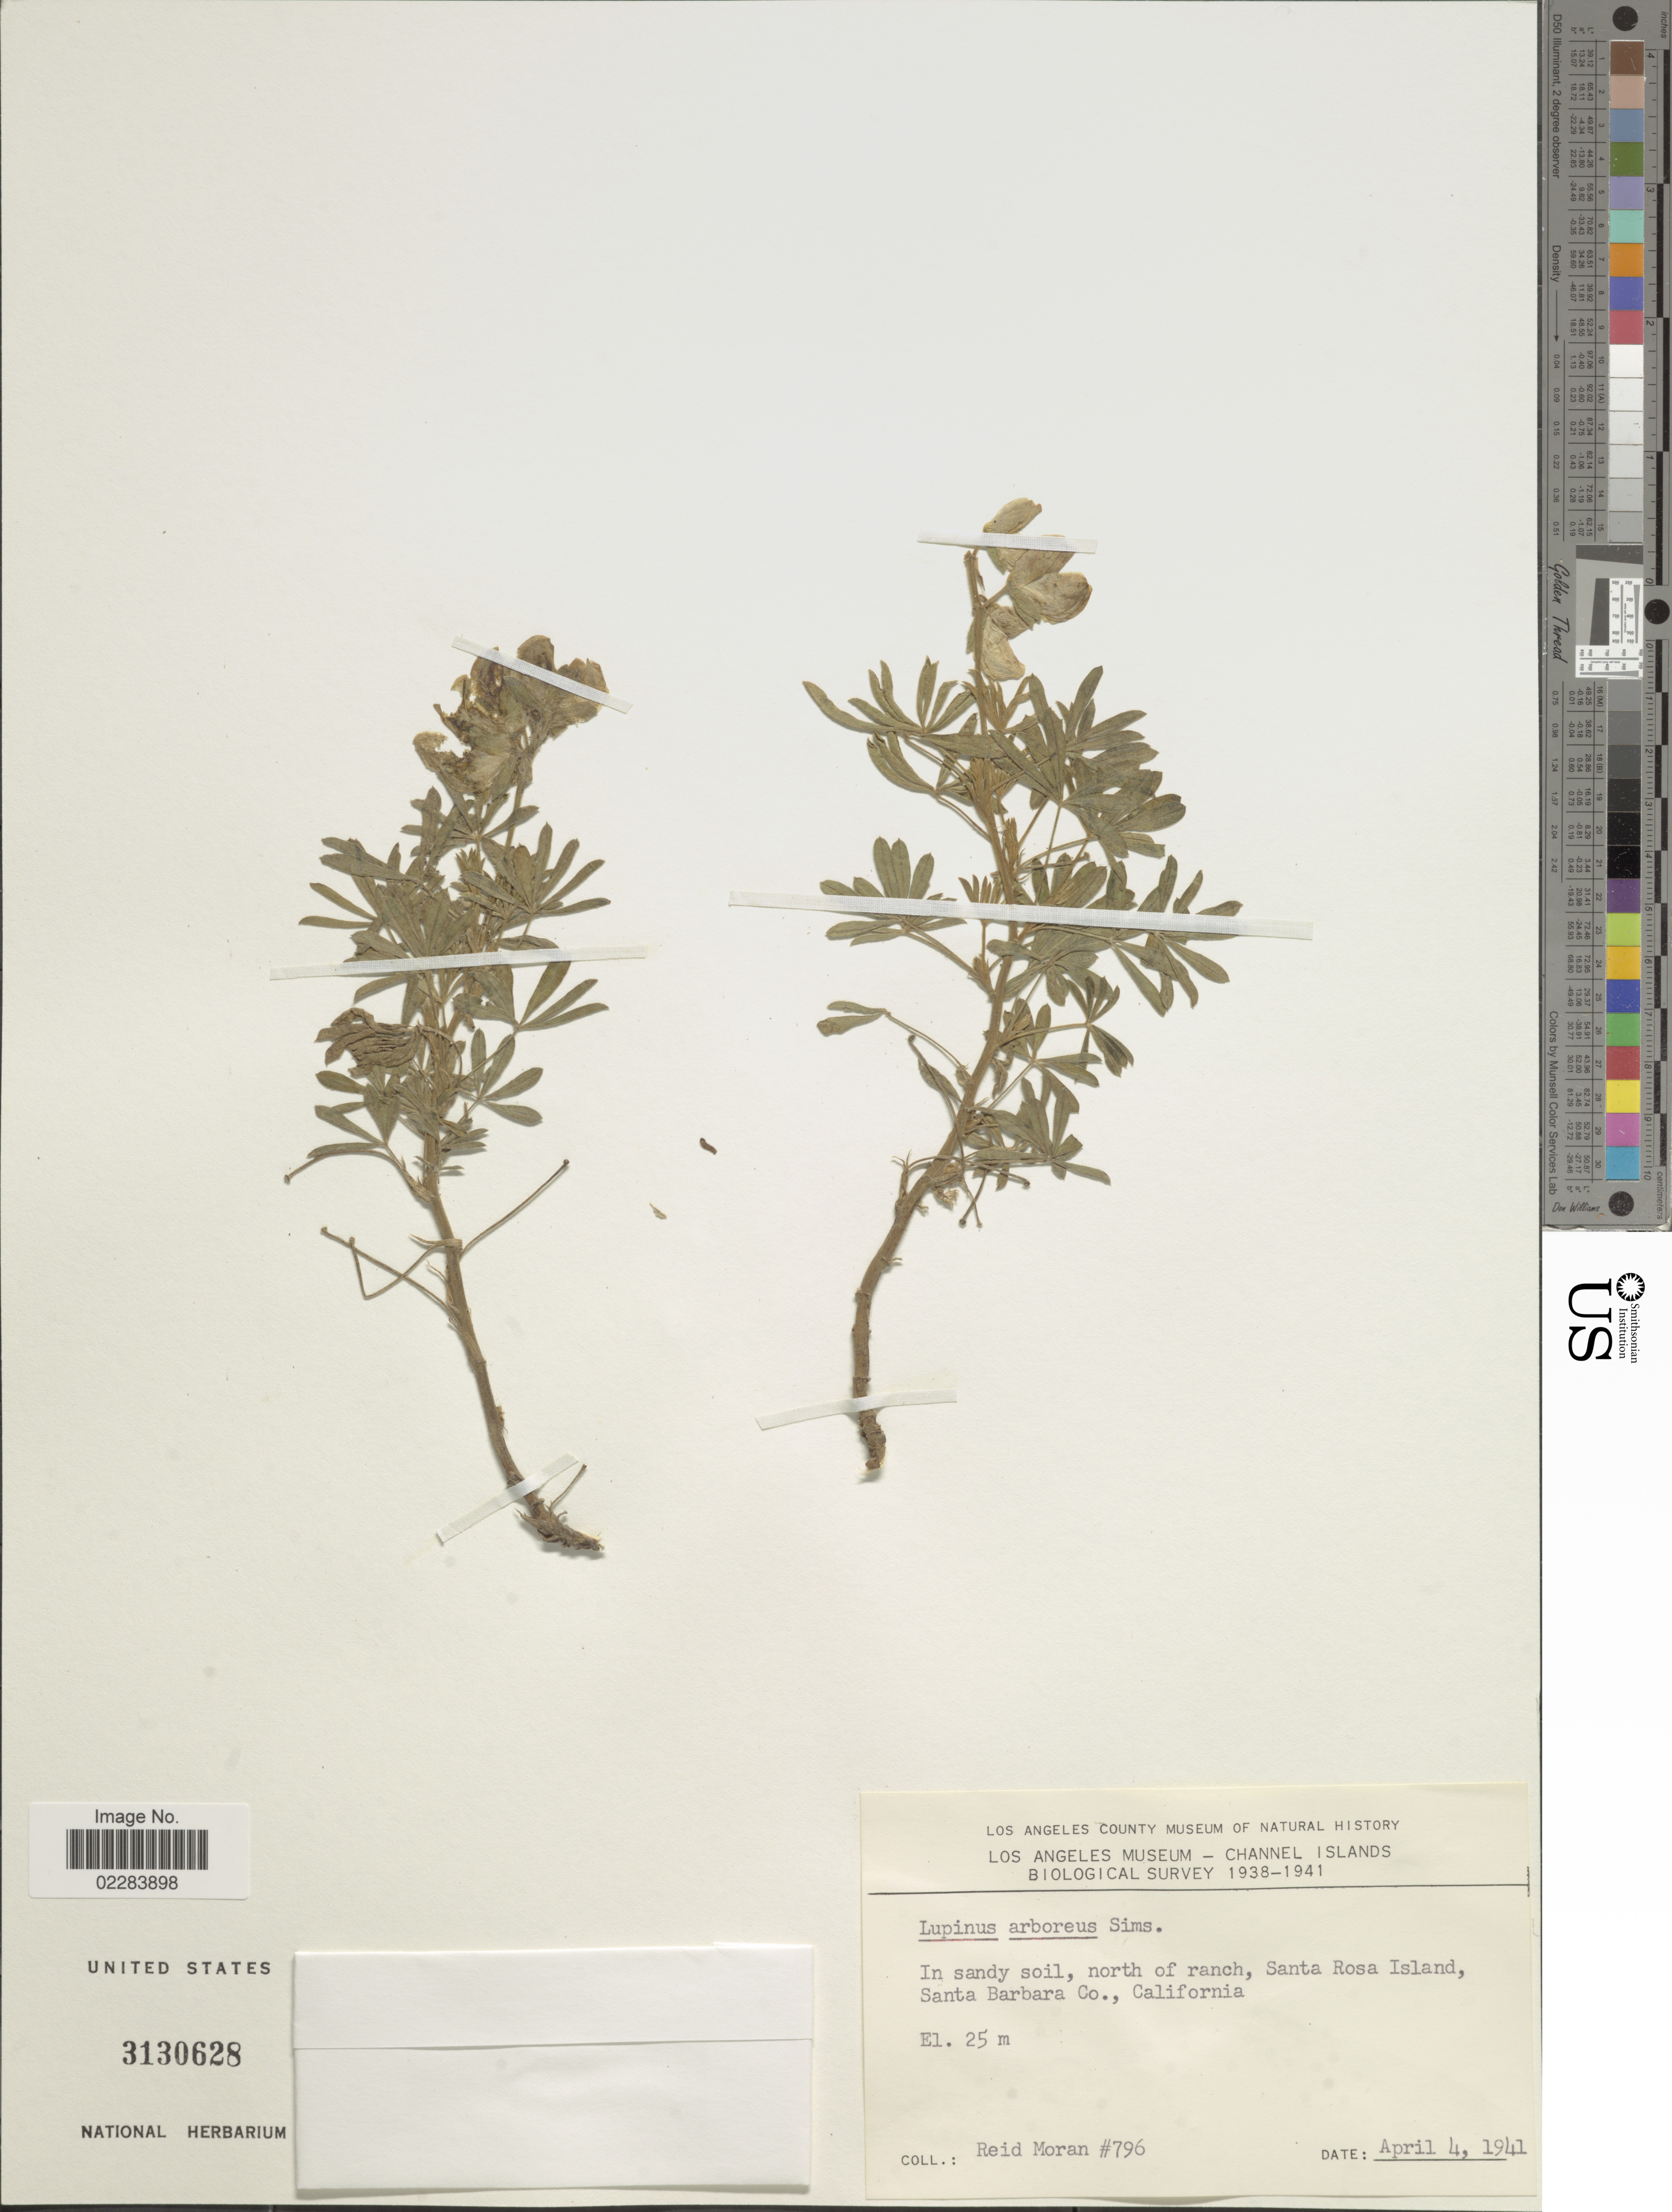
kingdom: Plantae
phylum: Tracheophyta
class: Magnoliopsida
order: Fabales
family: Fabaceae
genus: Lupinus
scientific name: Lupinus arboreus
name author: Sims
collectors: R. V. Moran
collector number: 796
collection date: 1941-04-04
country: United States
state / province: California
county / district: Santa Barbara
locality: In sandy soil, north of ranch, Santa Rosa Island, Santa Barbara Co.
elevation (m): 25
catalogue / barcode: US 3130628